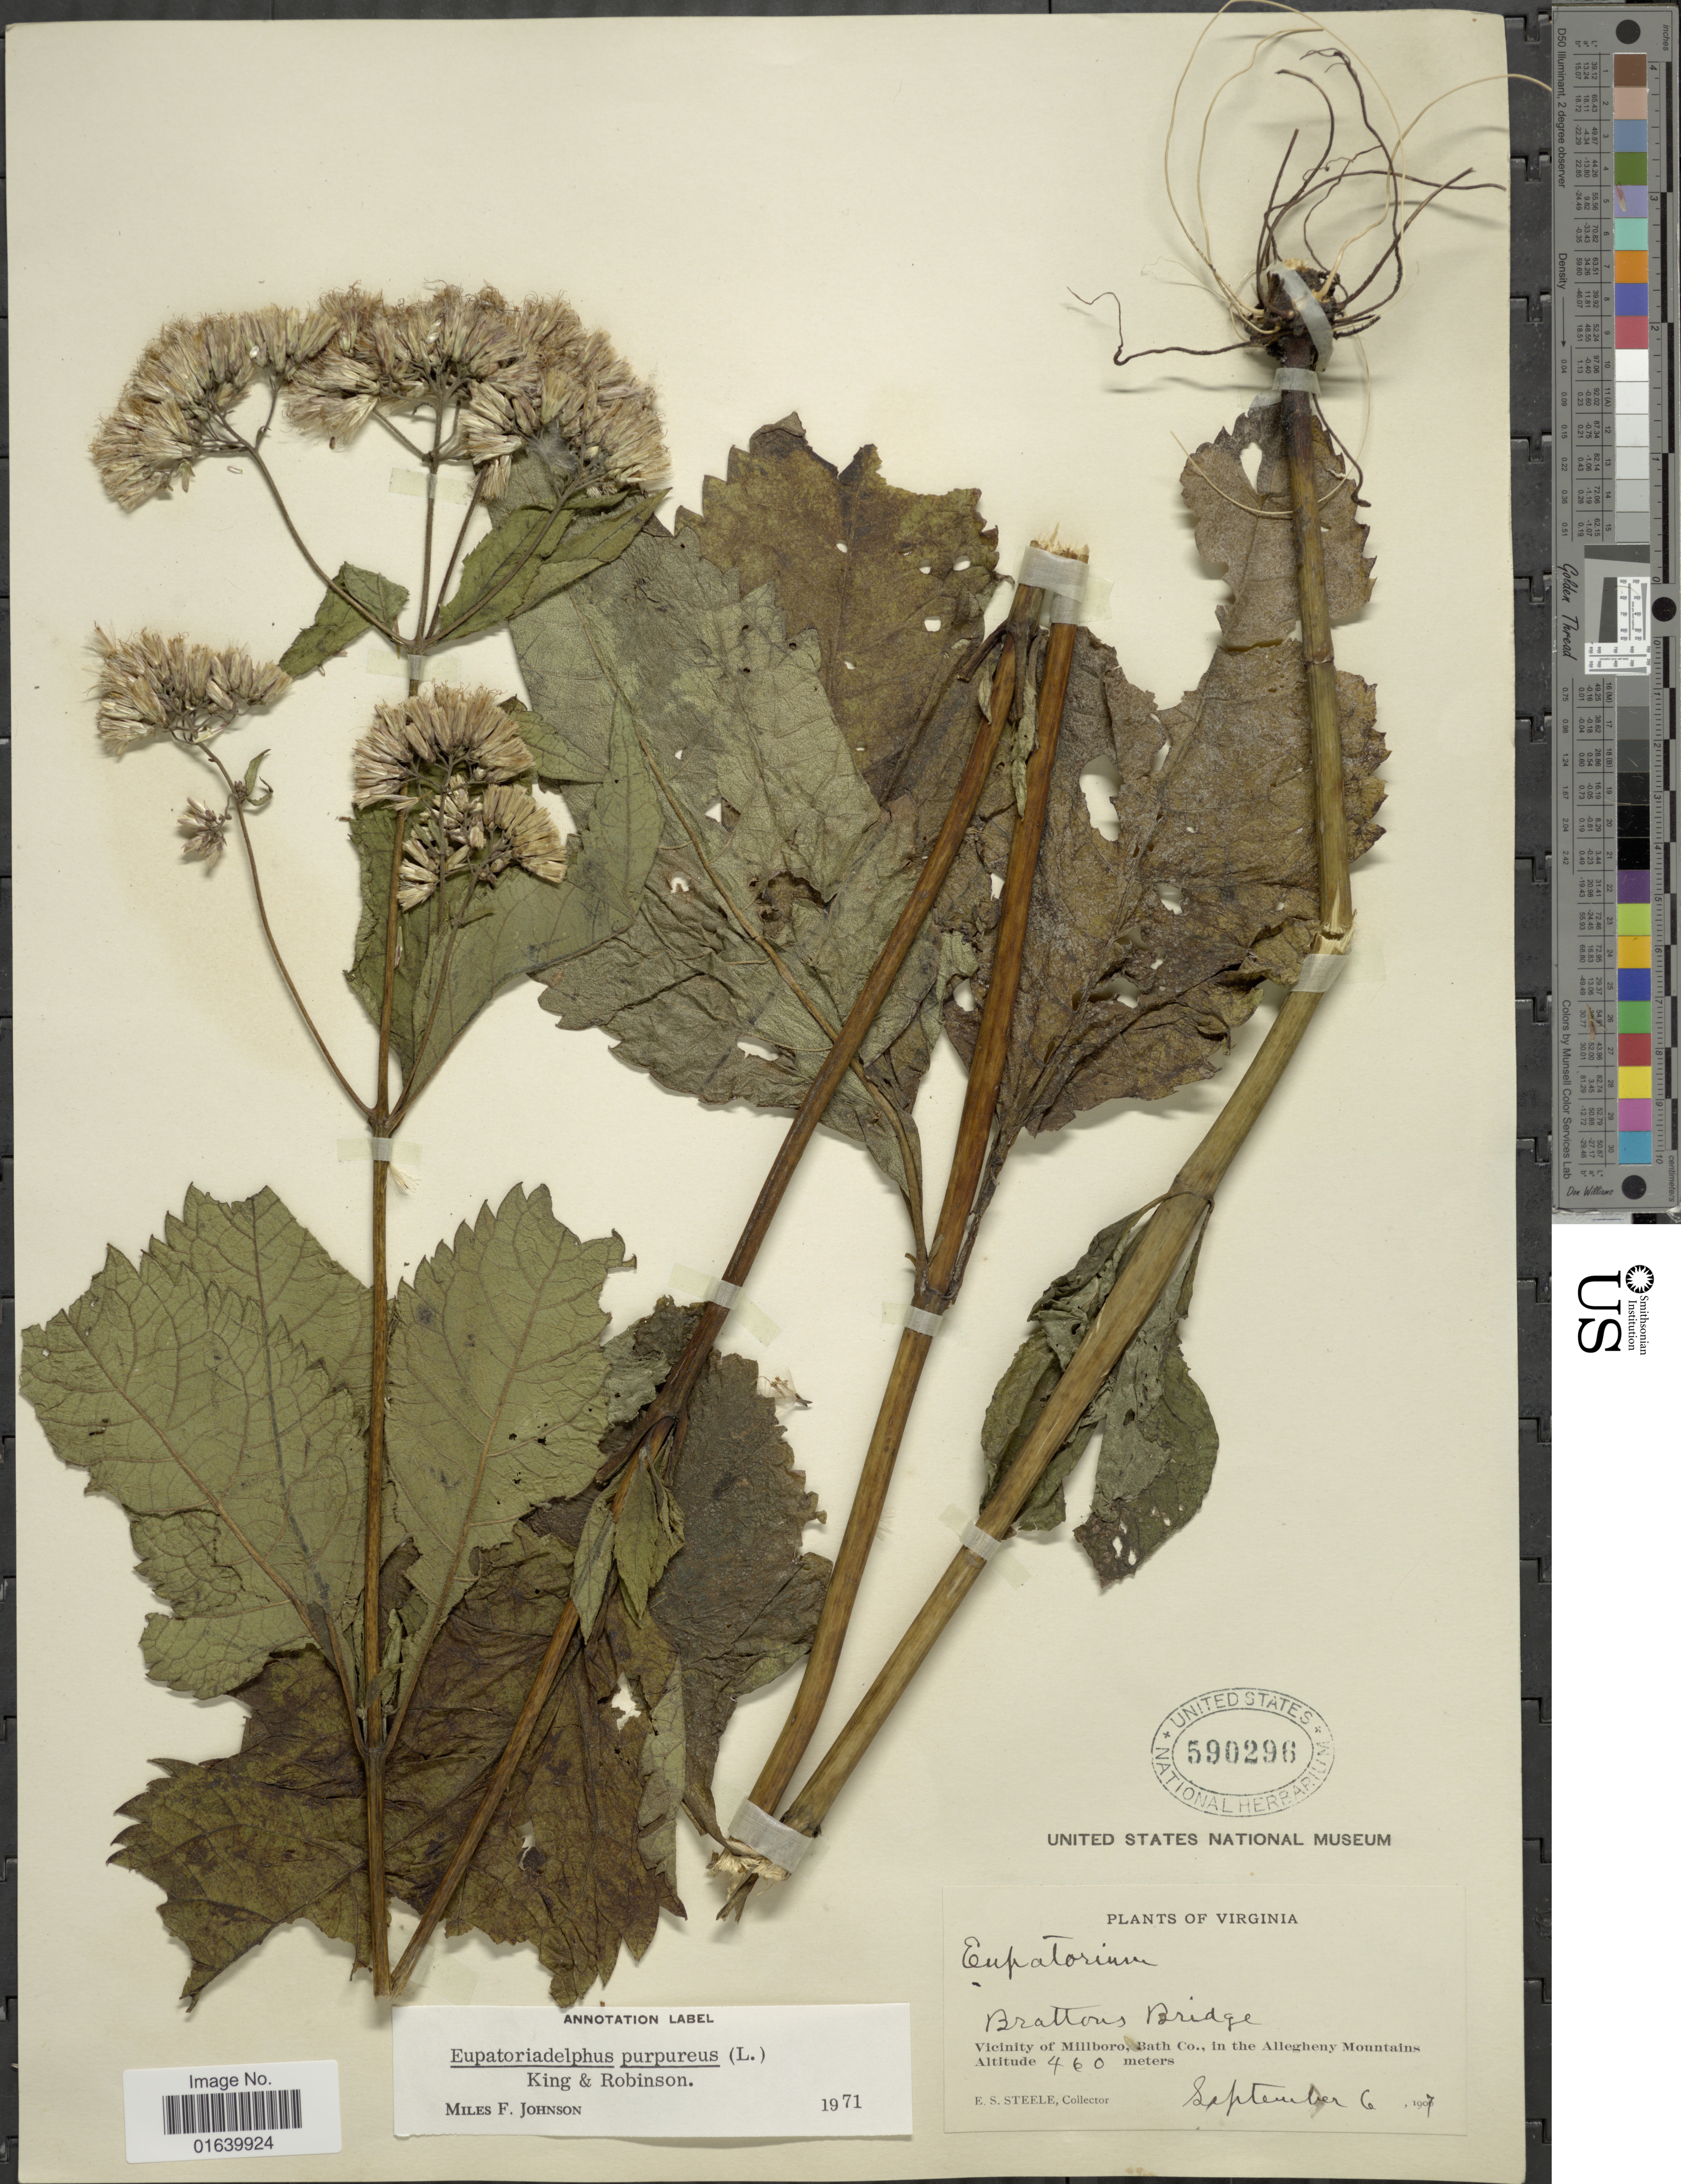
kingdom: Plantae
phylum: Tracheophyta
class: Magnoliopsida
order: Asterales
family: Asteraceae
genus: Eupatorium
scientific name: Eupatorium purpureum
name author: (L.) E.E. Lamont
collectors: E. Steele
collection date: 1907-09-06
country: United States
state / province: Virginia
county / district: Bath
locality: Virginia, Brattons Bridge, vicinity of Millboro, Bath Co., in the Allegheny Mountains.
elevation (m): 460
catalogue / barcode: US 590296